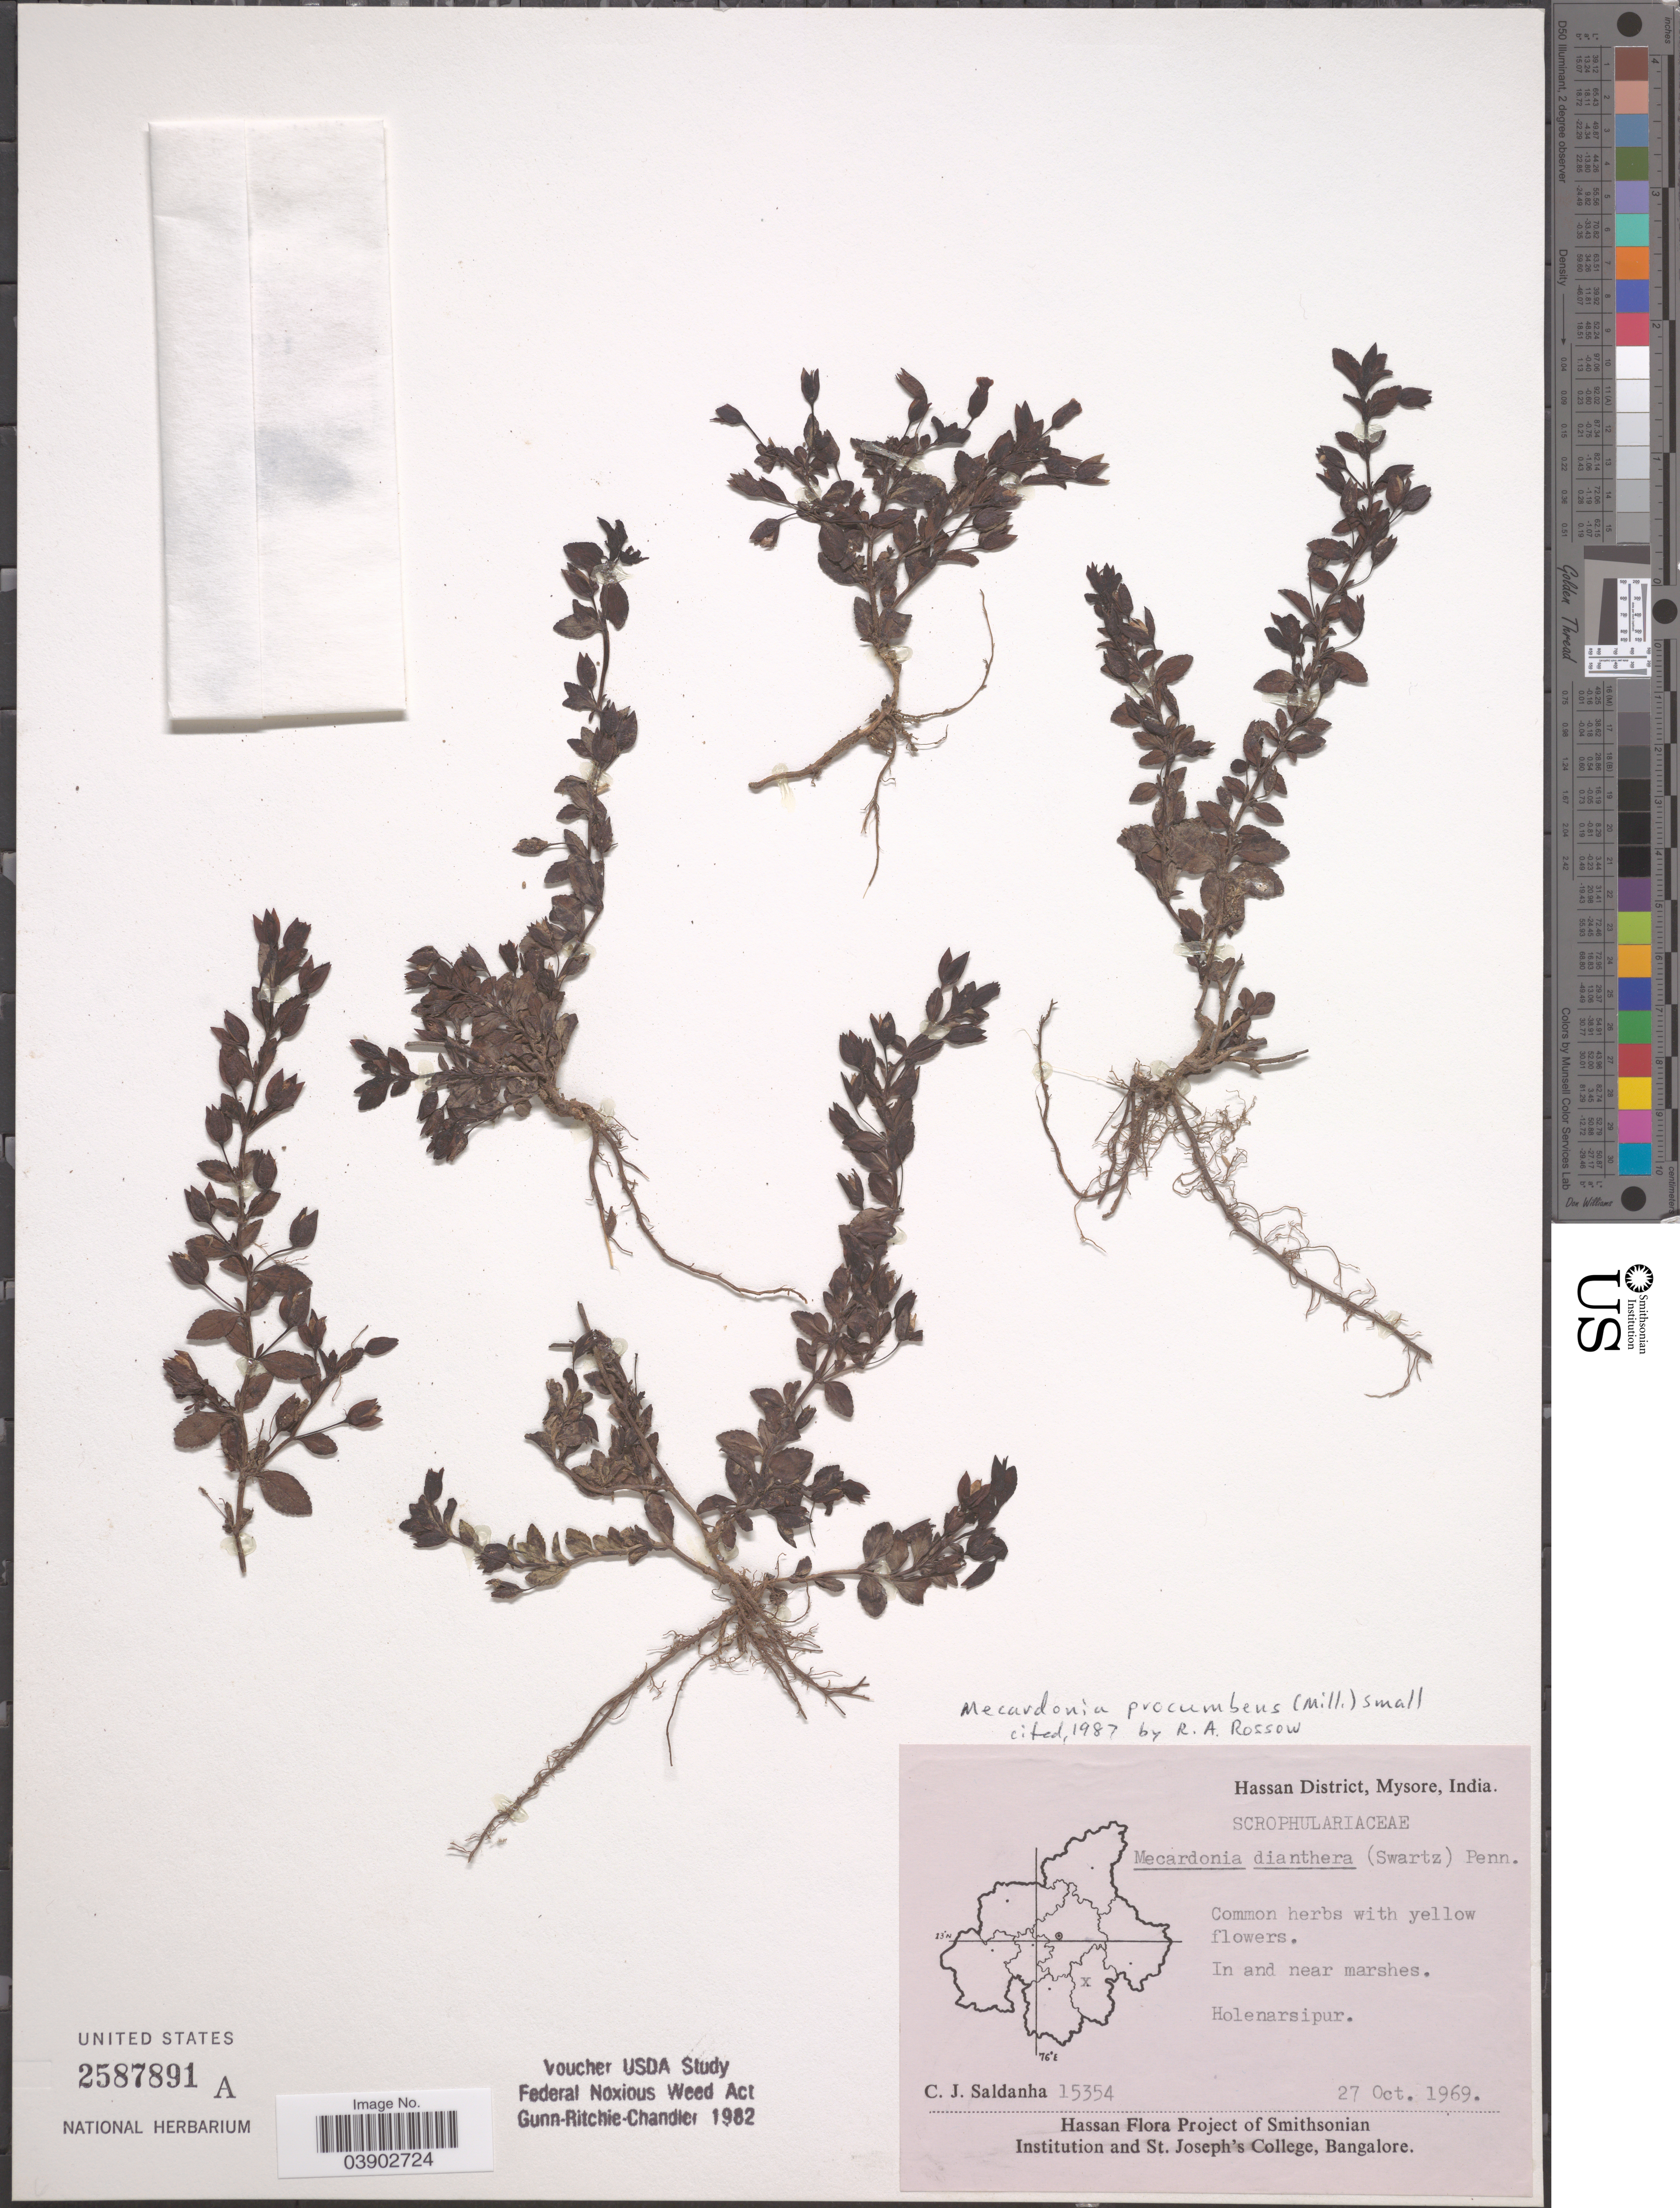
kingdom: Plantae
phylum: Tracheophyta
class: Magnoliopsida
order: Lamiales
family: Plantaginaceae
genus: Mecardonia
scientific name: Mecardonia procumbens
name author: (Mill.) Small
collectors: C. J. Saldanha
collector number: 15354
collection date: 1969-10-27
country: India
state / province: Karnataka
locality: Hassan District, Mysore. Holenarsipur.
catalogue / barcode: US 2587891A